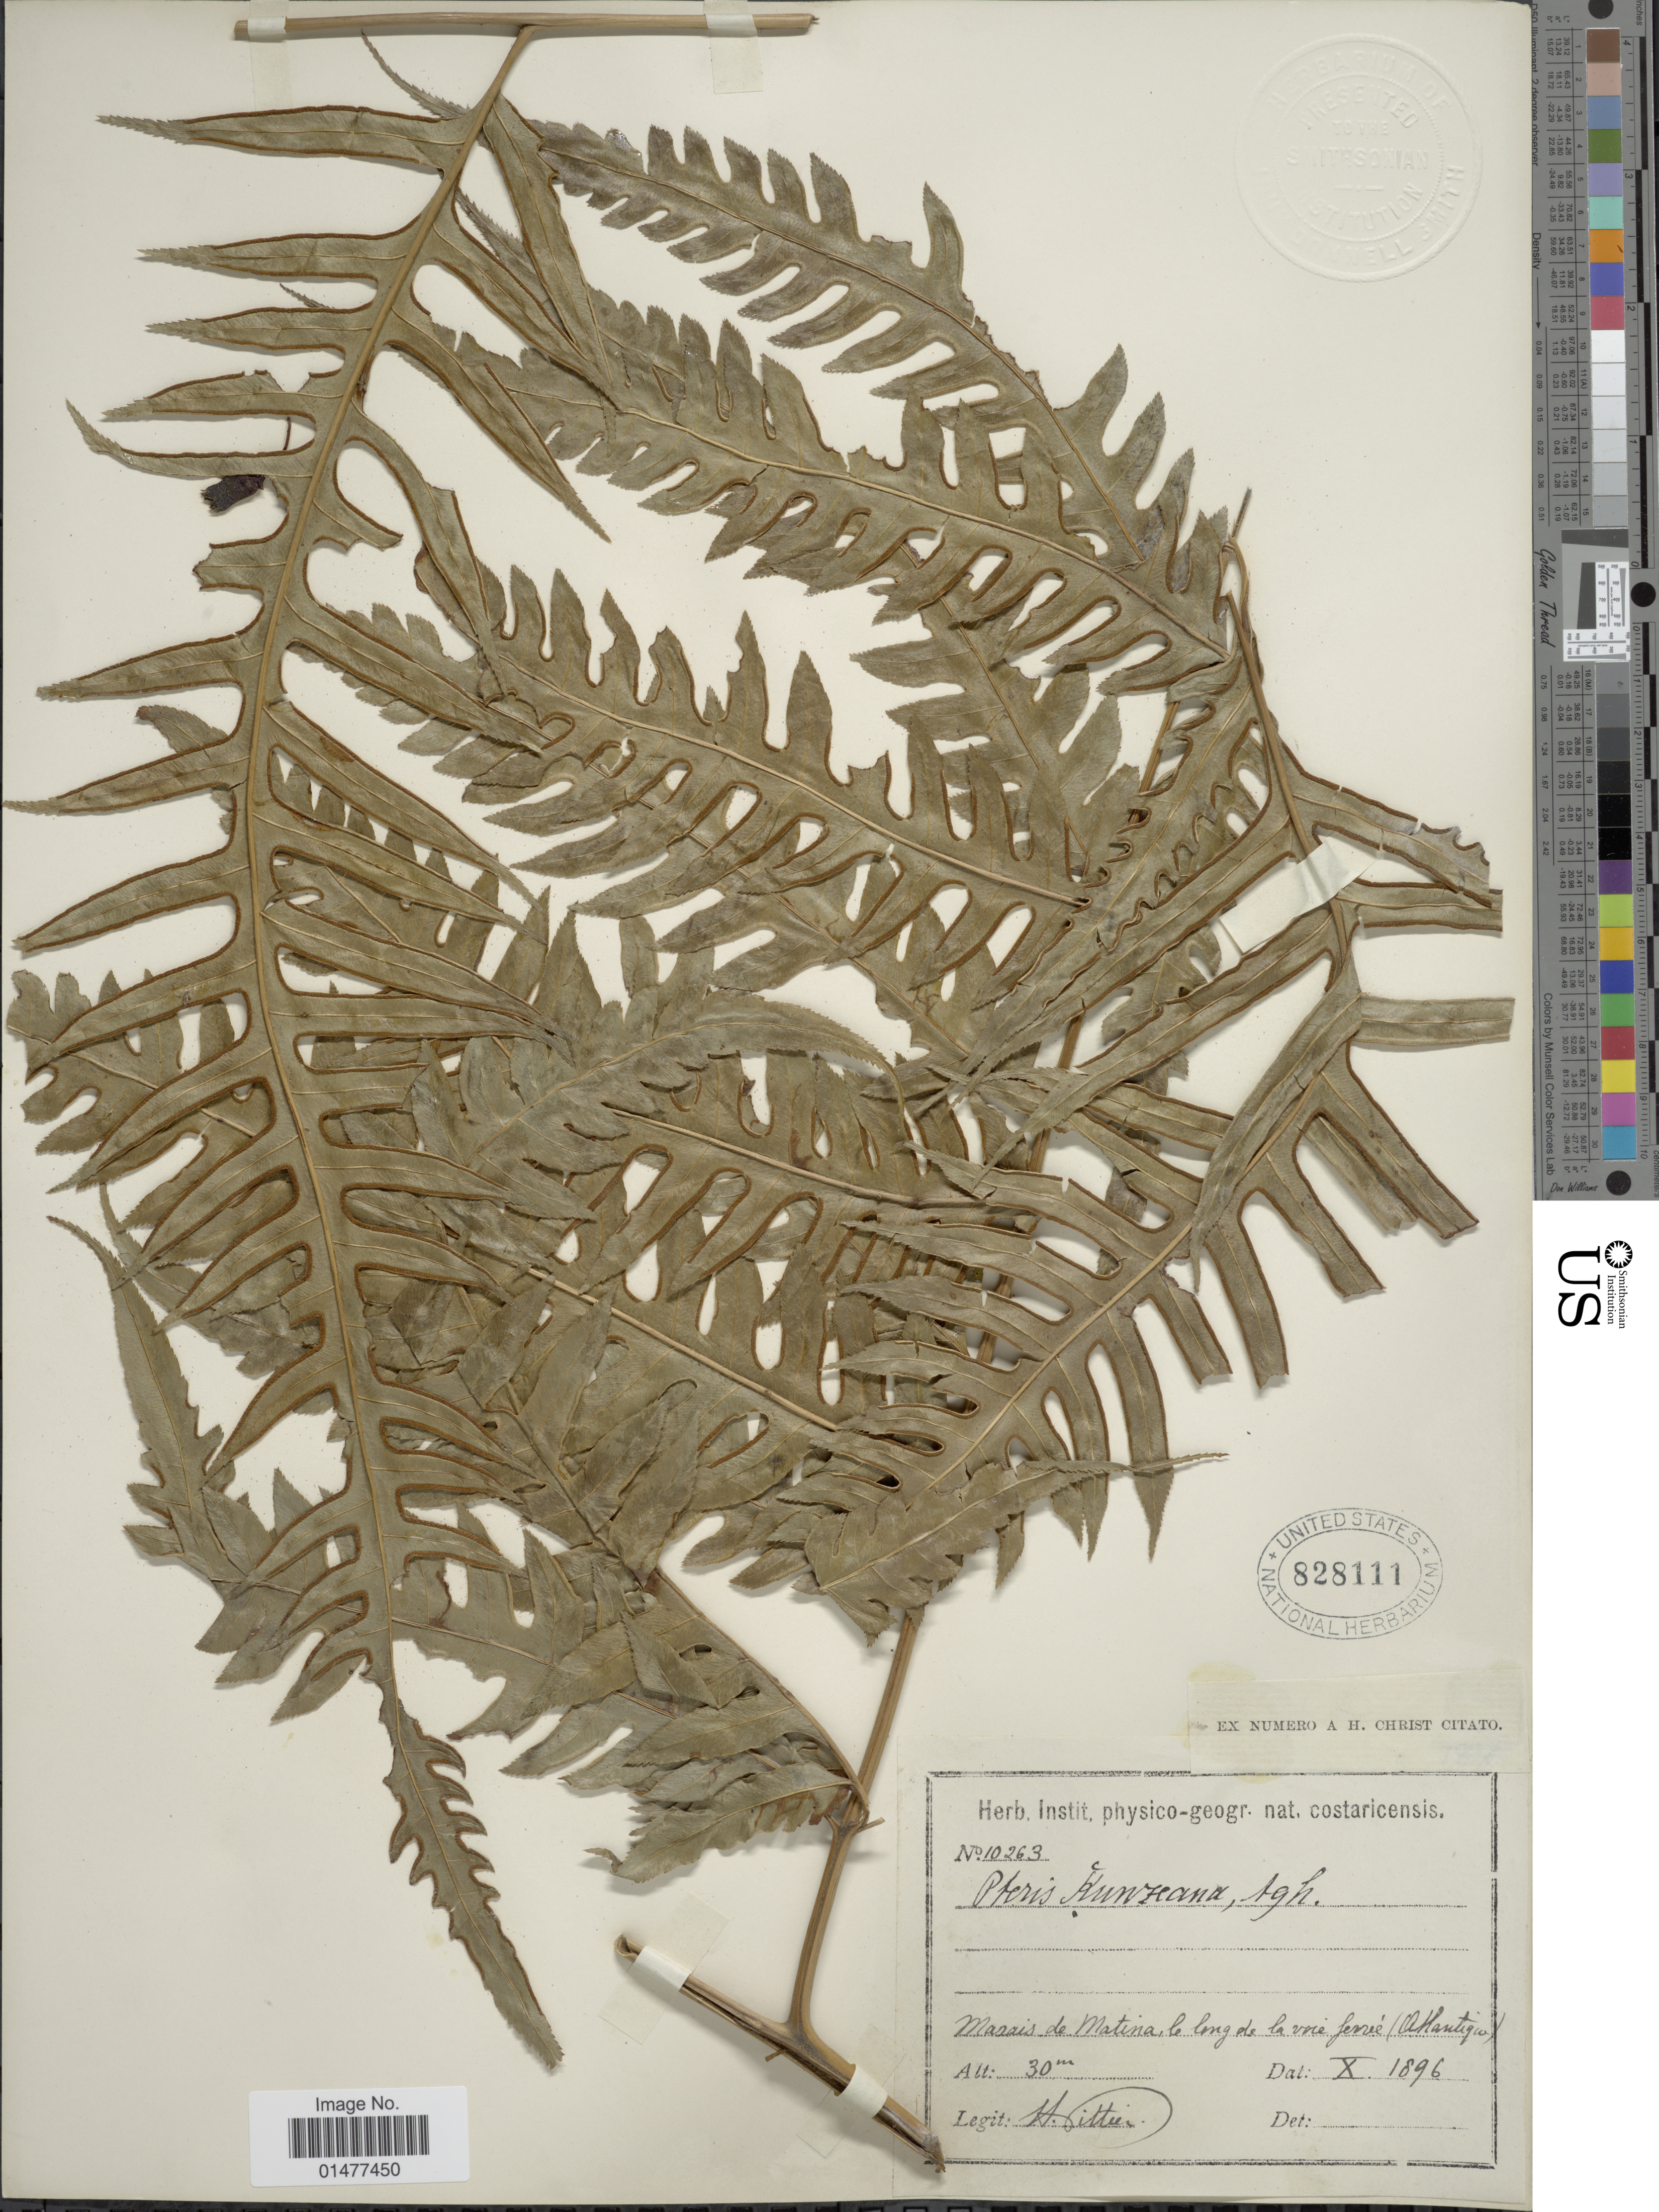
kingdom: Plantae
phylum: Tracheophyta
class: Polypodiopsida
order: Polypodiales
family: Pteridaceae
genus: Pteris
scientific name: Pteris altissima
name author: Poir.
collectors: H. F. Pittier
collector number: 10263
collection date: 1896-10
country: Costa Rica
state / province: Limón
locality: Marais de Matina, le long de la voie ferrié (Atlantique).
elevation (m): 30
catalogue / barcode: US 828111